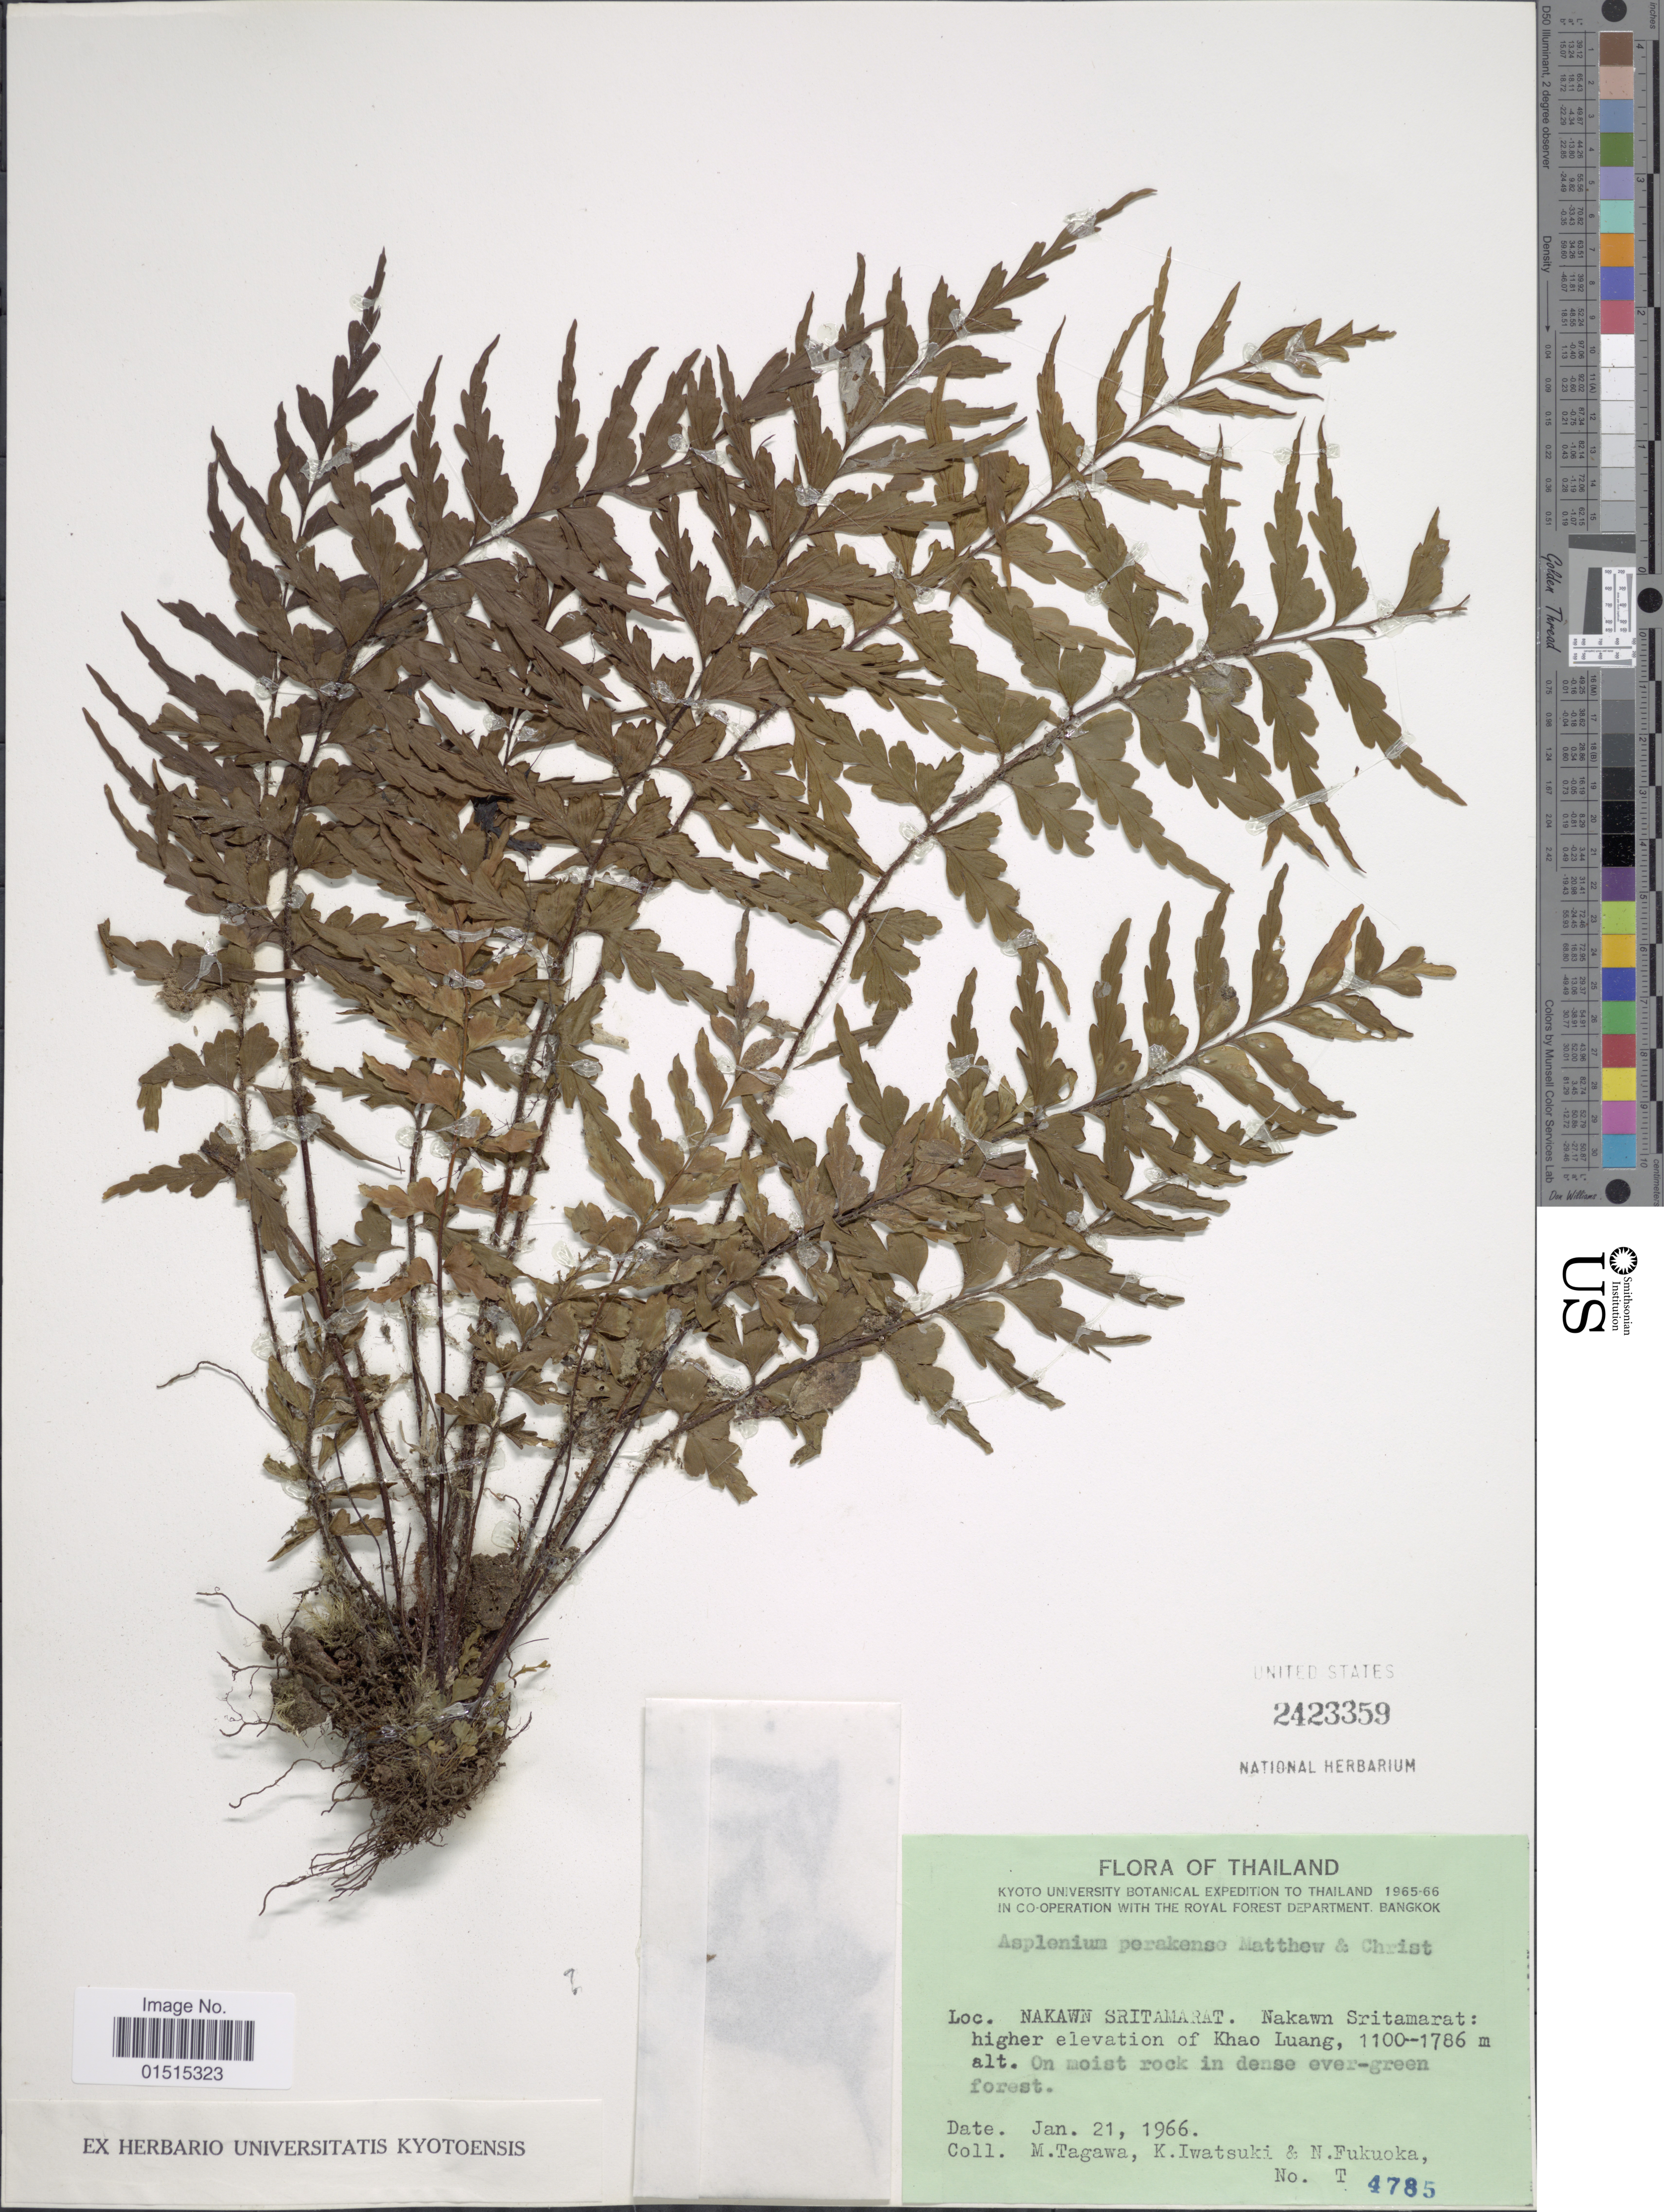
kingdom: Plantae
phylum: Tracheophyta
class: Polypodiopsida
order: Polypodiales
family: Aspleniaceae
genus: Asplenium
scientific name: Asplenium perakense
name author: B. Mathew & Christ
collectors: M. Tagawa, K. Iwatsuki & N. Fukuoka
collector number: T4785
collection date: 1966-01-21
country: Thailand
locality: Nakawn Sritamarat: higher elevation of Khao Luang, On moist rock in dense ever green forest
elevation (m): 1100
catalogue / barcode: US 2423359